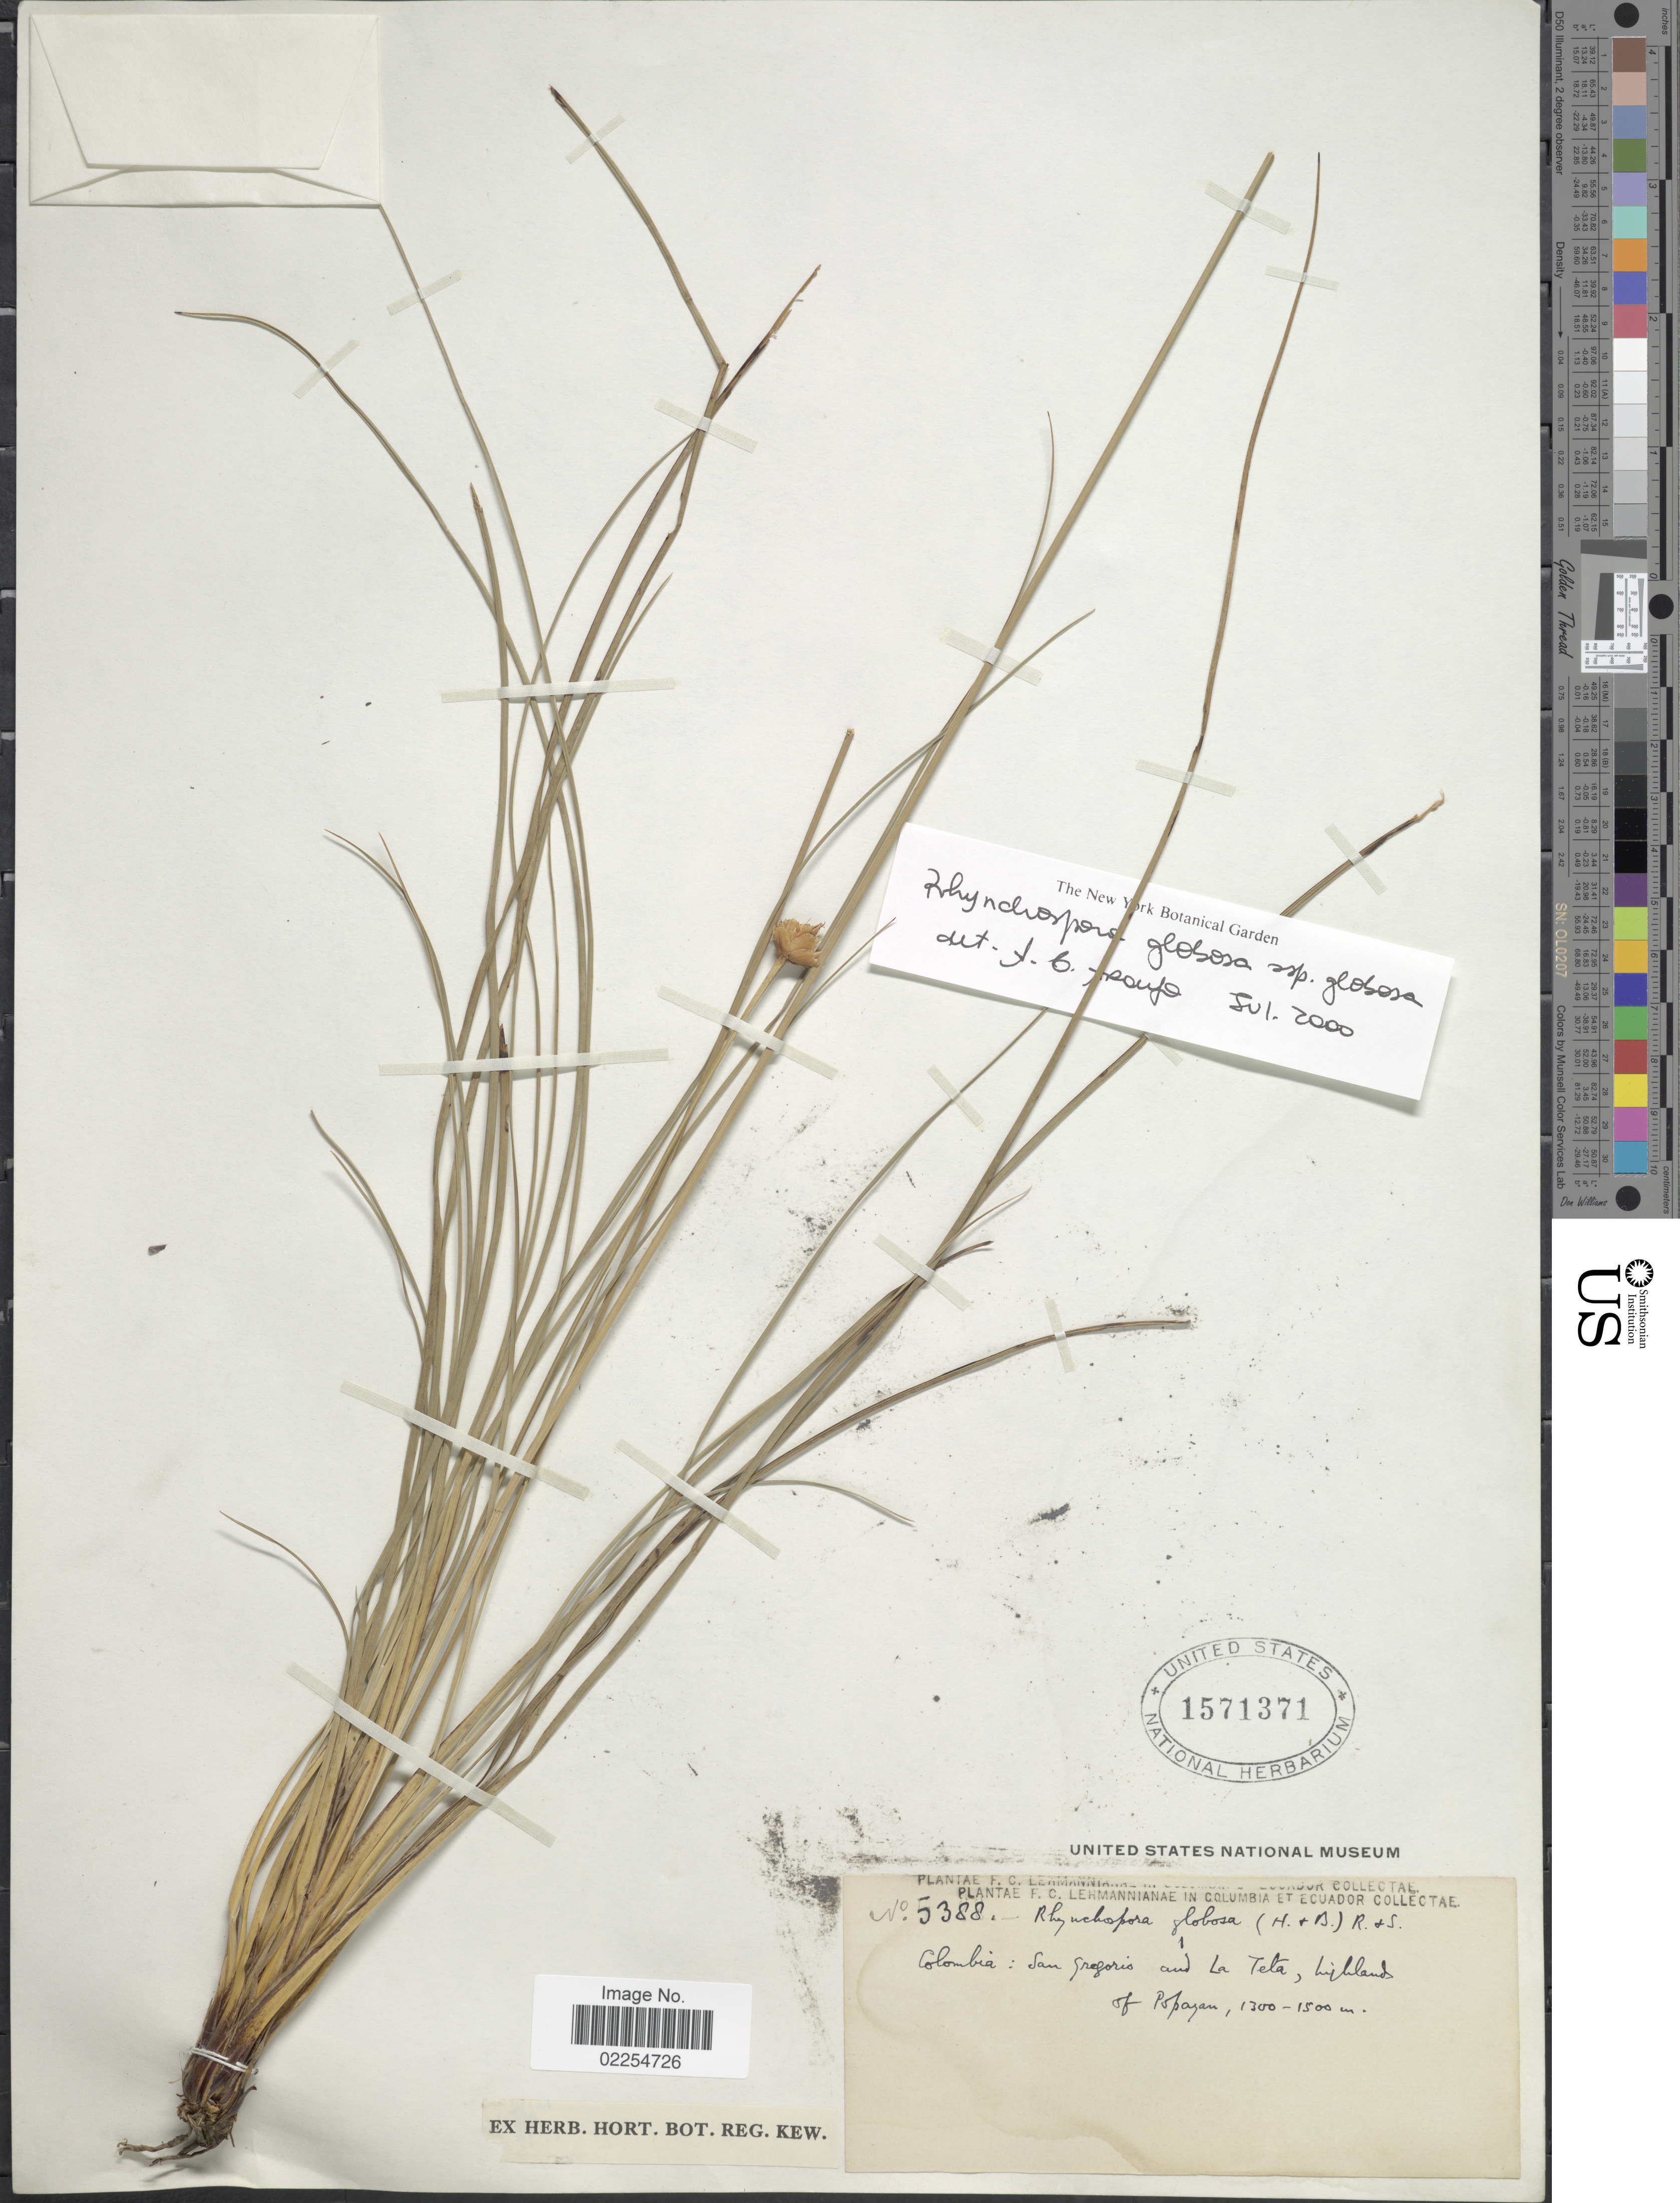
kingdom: Plantae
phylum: Tracheophyta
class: Liliopsida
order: Poales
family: Cyperaceae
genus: Rhynchospora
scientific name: Rhynchospora globosa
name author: (Kunth) Roem. & Schult.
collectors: F. C. Lehmann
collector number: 5388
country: Colombia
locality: San Gregorio and La Teta, highlands of Popayan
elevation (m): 1300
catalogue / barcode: US 1571371